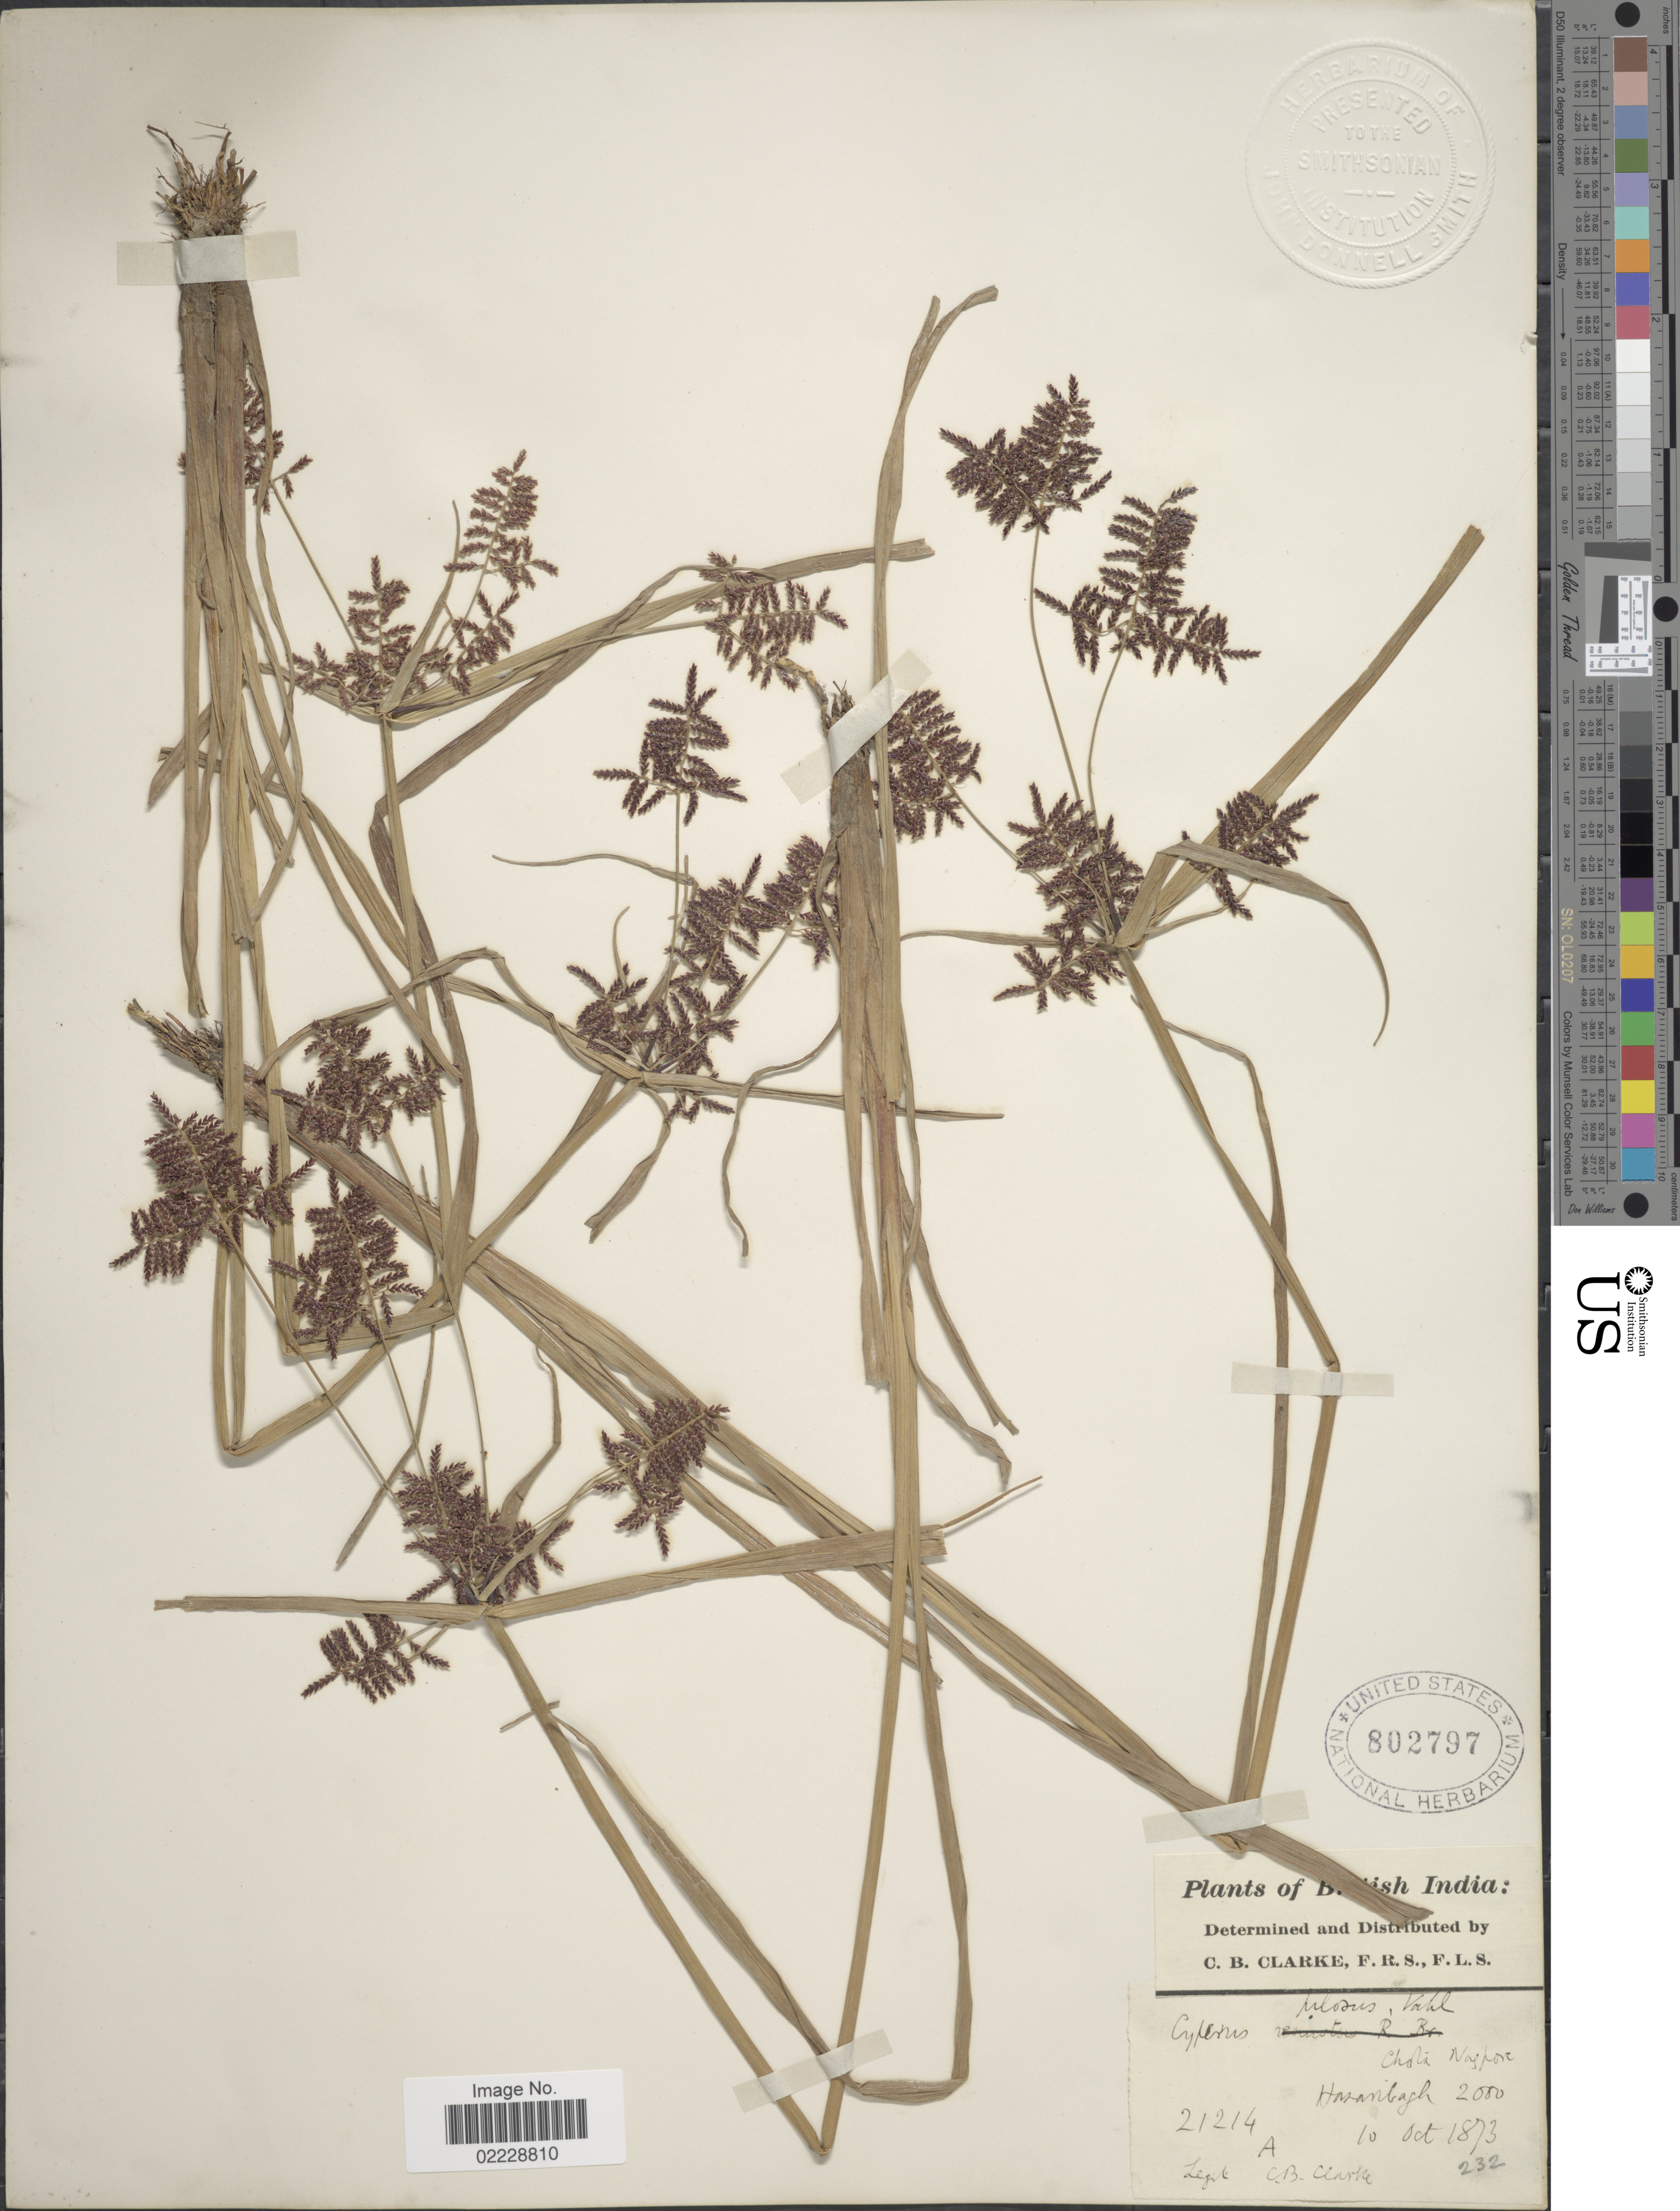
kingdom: Plantae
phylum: Tracheophyta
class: Liliopsida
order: Poales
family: Cyperaceae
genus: Cyperus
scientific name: Cyperus pilosus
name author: Vahl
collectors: C. B. Clarke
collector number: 21214A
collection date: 1873-10-10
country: India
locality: British India, Chota Nagpore, Hazaribagh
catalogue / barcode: US 802797